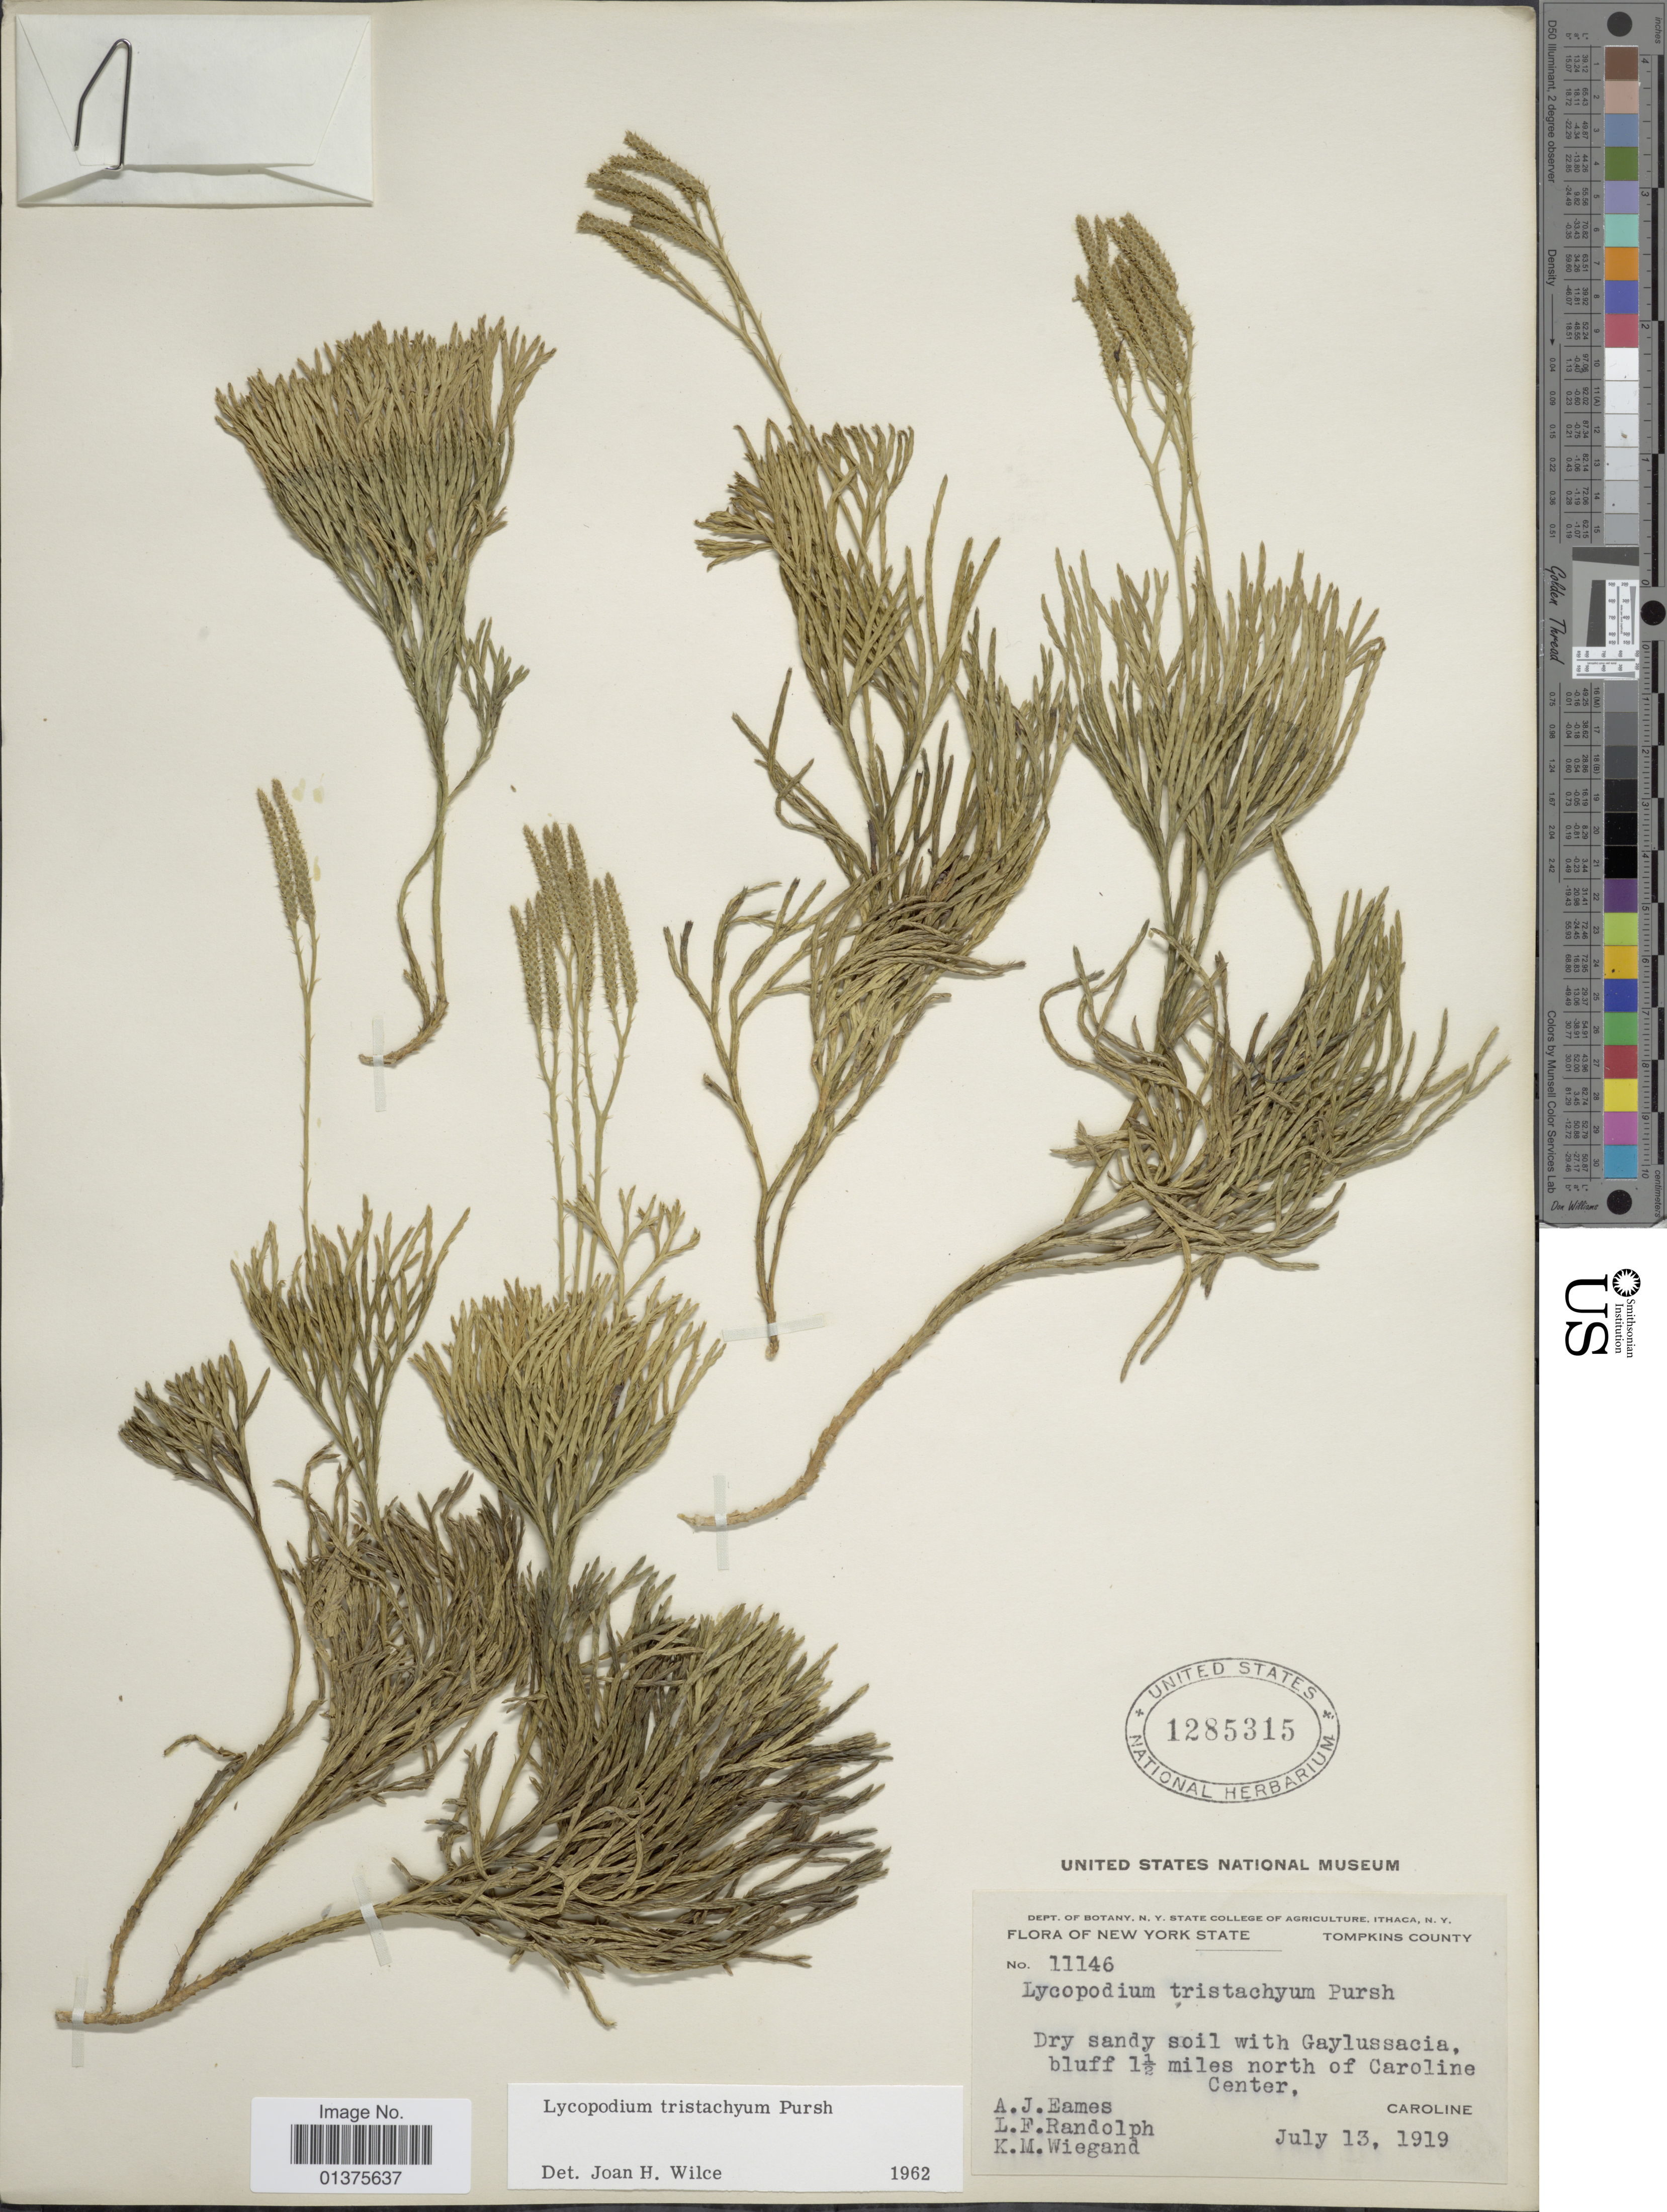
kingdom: Plantae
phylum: Tracheophyta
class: Lycopodiopsida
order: Lycopodiales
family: Lycopodiaceae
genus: Diphasiastrum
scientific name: Diphasiastrum tristachyum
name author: (Pursh) Holub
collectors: A. J. Eames, L. F. Randolph & K. M. Wiegand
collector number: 11146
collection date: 1919-07-13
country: United States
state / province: New York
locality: Tompkins County, bluff 1½ miles north of Caroline Center , Caroline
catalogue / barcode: US 1285315